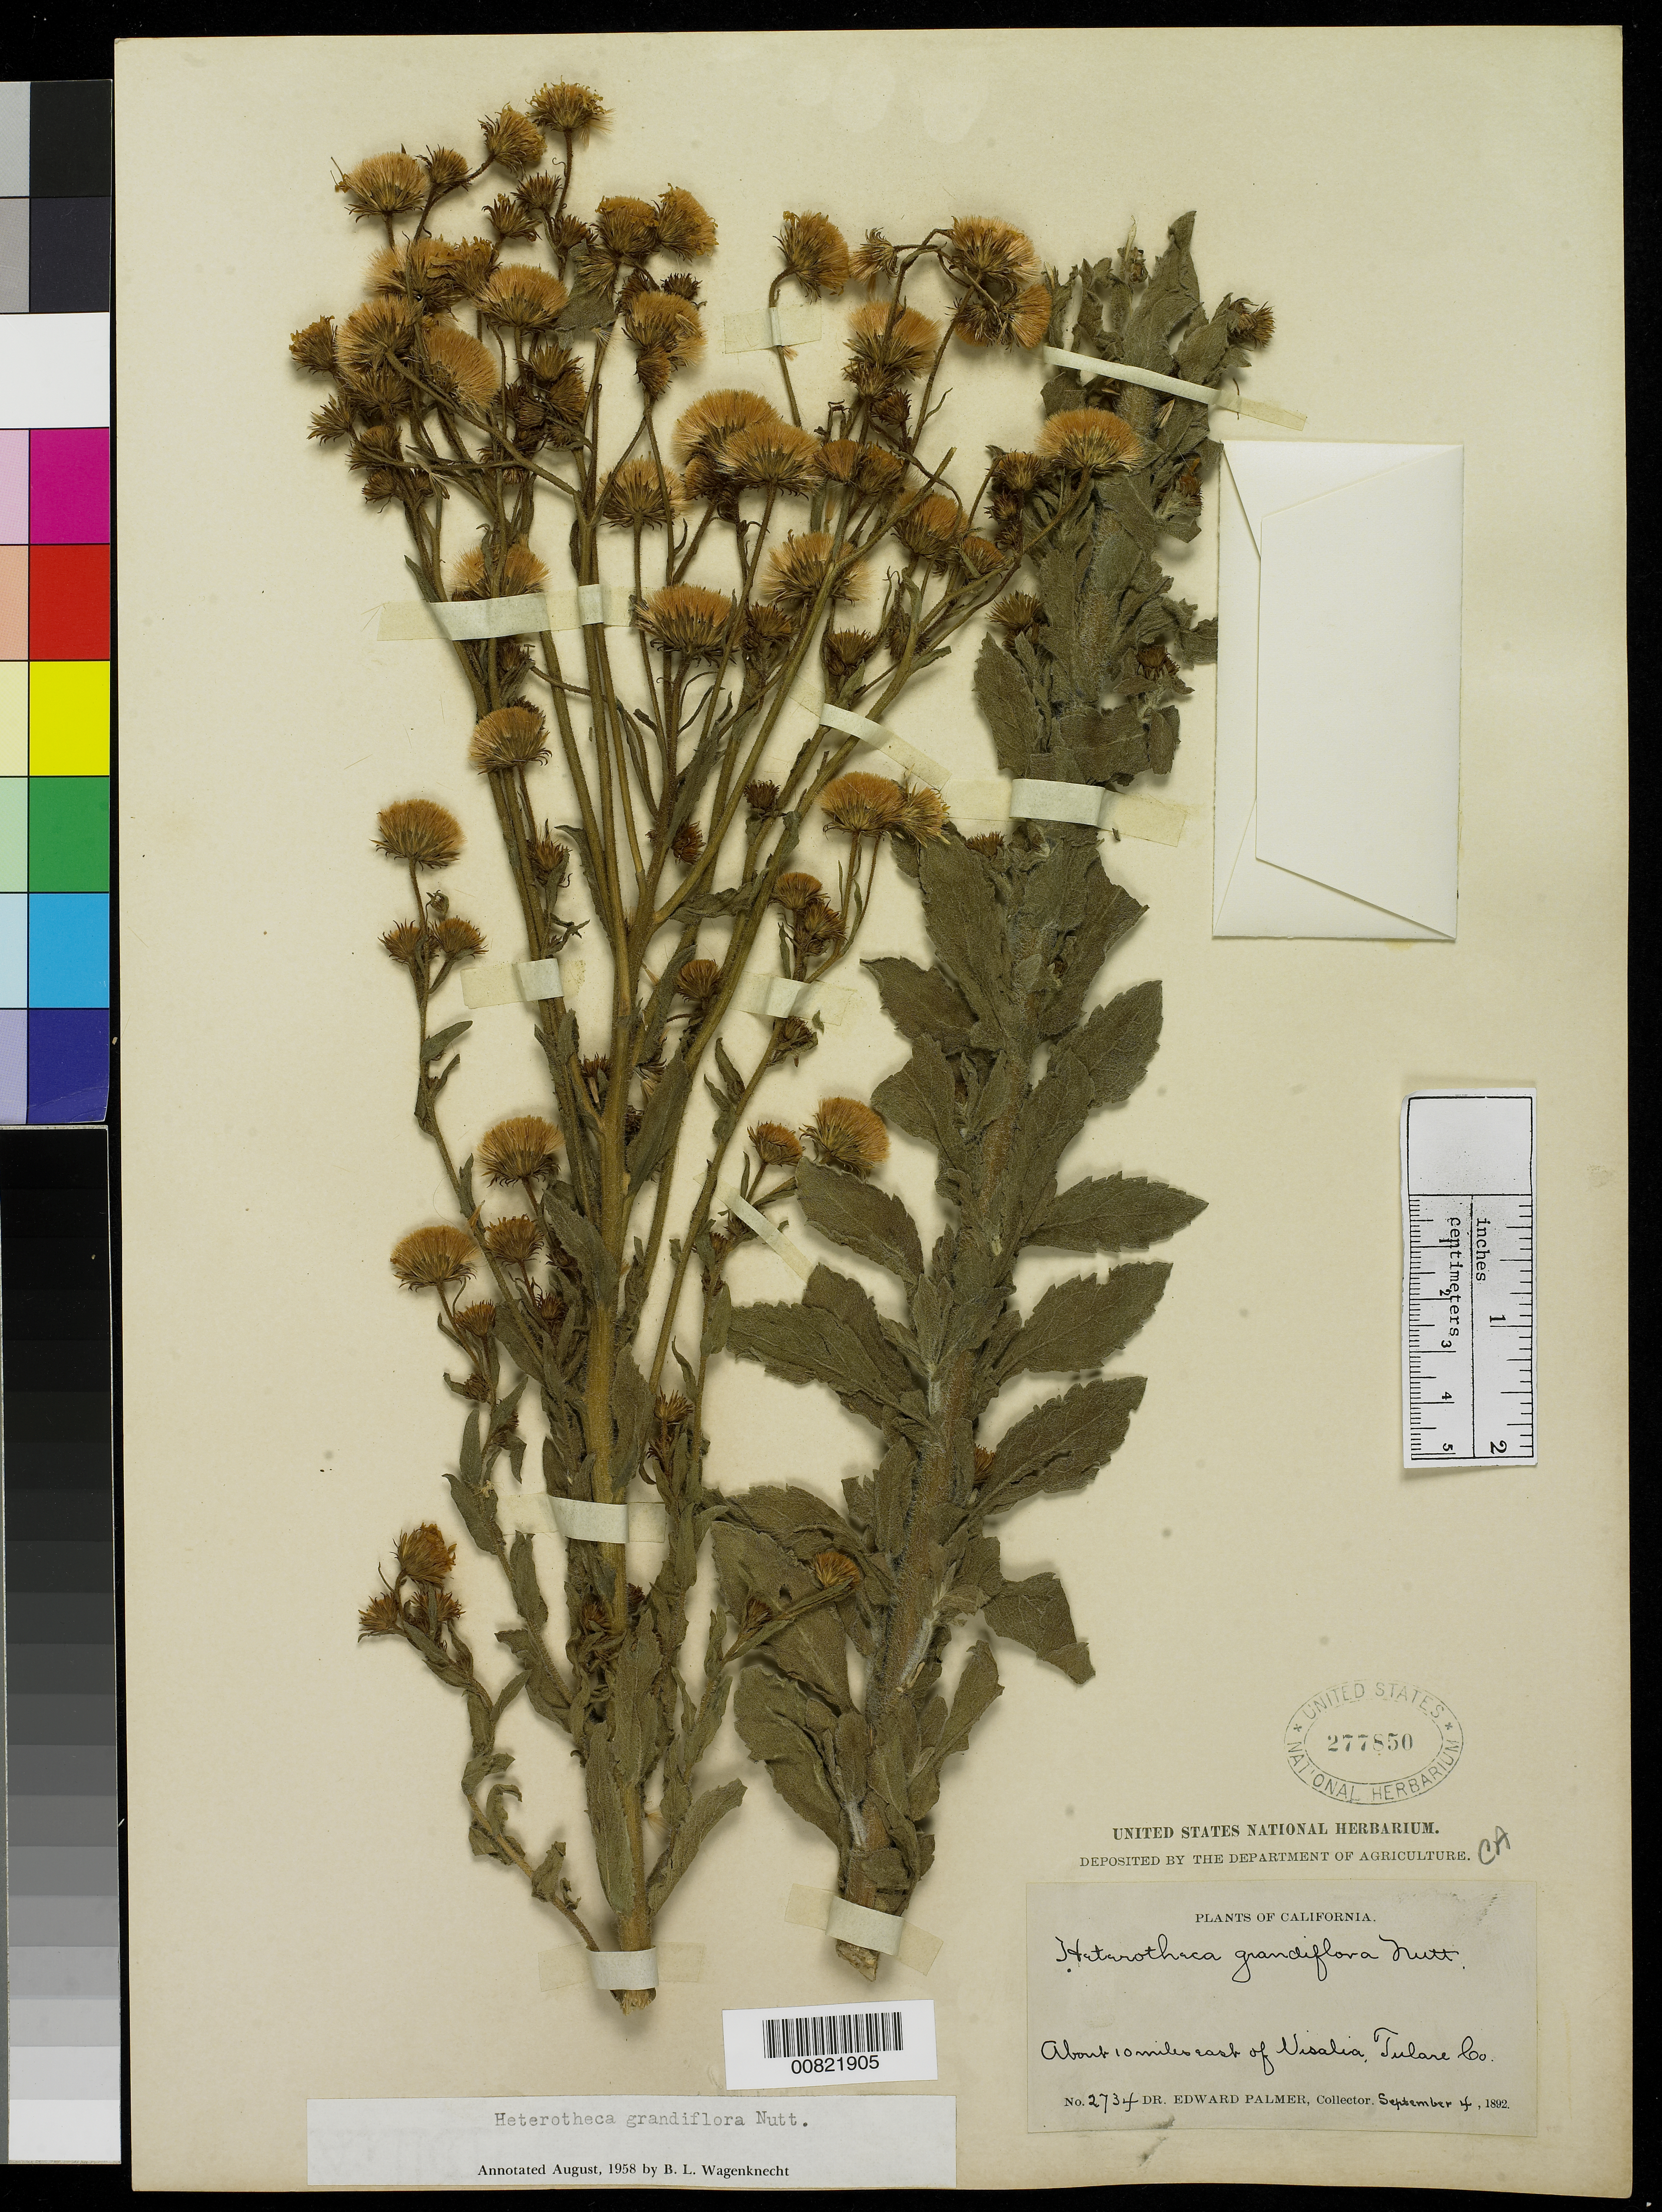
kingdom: Plantae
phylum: Tracheophyta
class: Magnoliopsida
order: Asterales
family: Asteraceae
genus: Heterotheca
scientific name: Heterotheca grandiflora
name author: Nutt.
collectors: E. Palmer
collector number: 2734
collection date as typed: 04 Sep 1892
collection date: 1892-09-04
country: United States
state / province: California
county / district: Tulare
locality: About 10 miles east of Visalia, Tulare County, California.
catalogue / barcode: US 277850